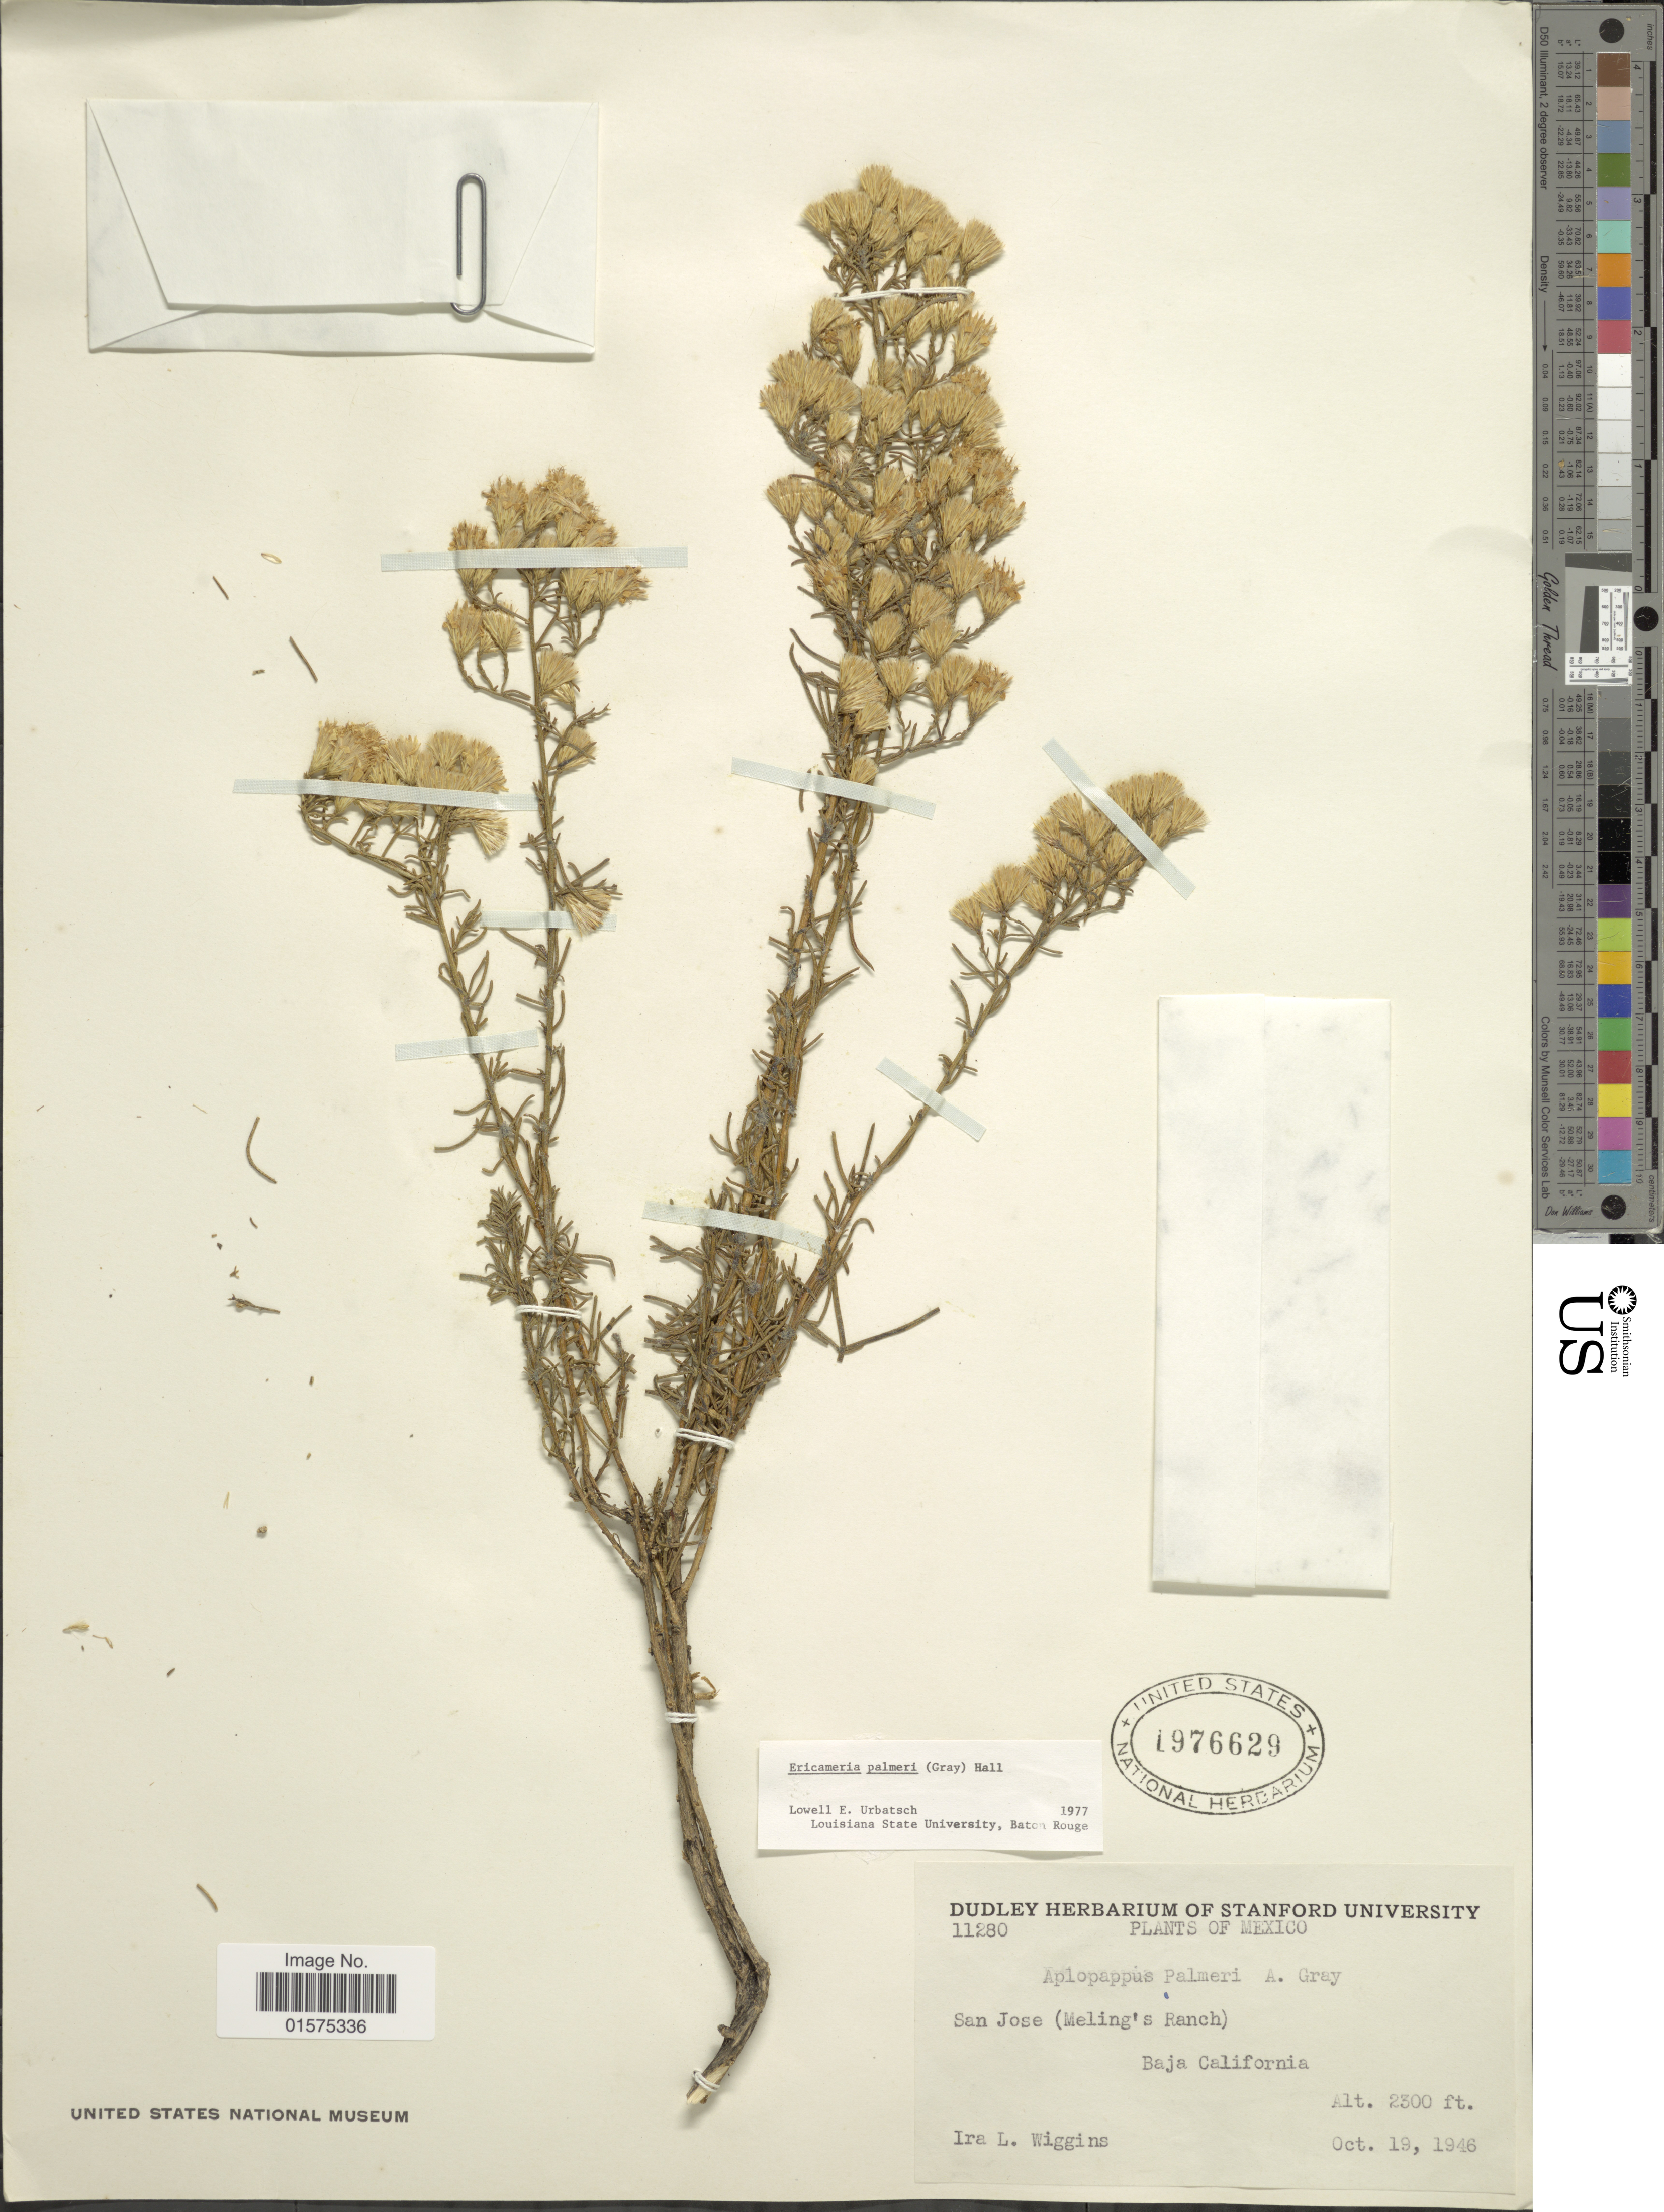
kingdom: Plantae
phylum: Tracheophyta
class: Magnoliopsida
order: Asterales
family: Asteraceae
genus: Ericameria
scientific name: Ericameria palmeri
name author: (A. Gray) H.M. Hall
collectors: I. L. Wiggins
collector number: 11280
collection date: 1946-10-19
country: Mexico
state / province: Baja California Sur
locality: San Jose (Meling's Ranch)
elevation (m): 701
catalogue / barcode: US 1976629